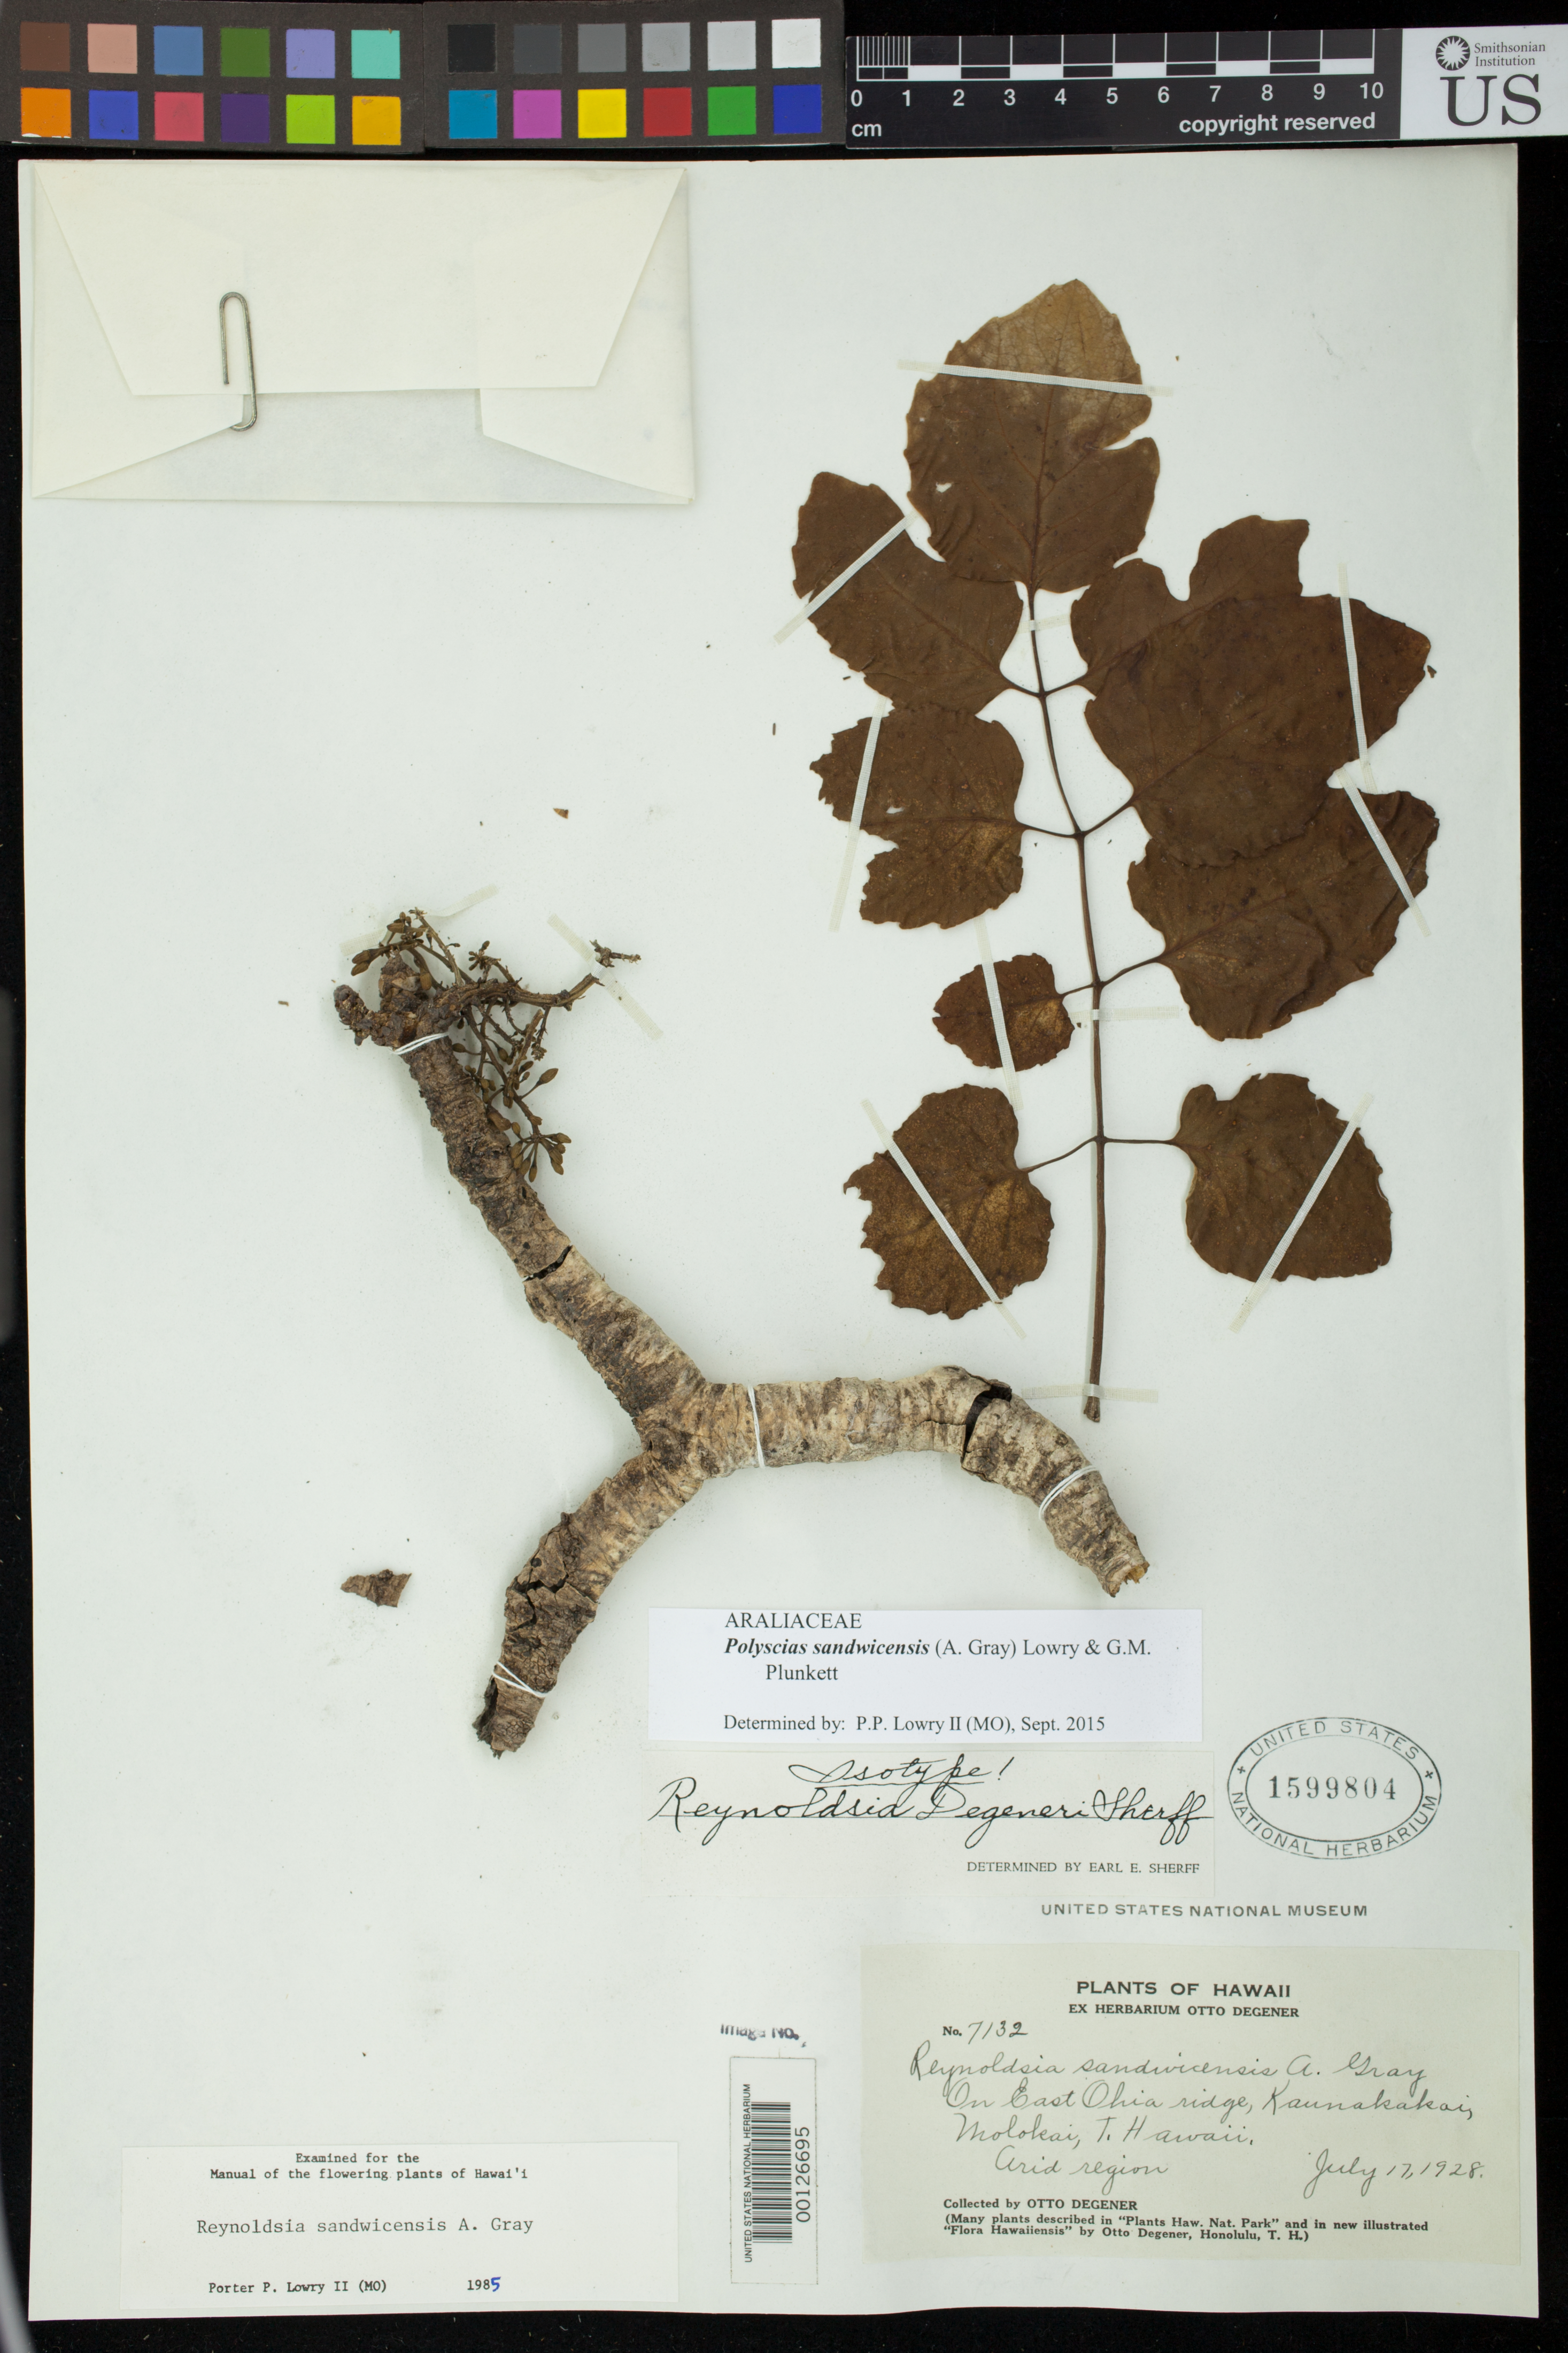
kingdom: Plantae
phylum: Tracheophyta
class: Magnoliopsida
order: Apiales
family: Araliaceae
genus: Reynoldsia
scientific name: Reynoldsia degeneri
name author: Sherff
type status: Isotype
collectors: O. Degener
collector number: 7132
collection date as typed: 17 Jul 1928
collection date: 1928-07-17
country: United States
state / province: Hawaii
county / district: Maui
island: Moloka'i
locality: East Ohia Ridge, Kaunakakai.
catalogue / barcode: US 1599804